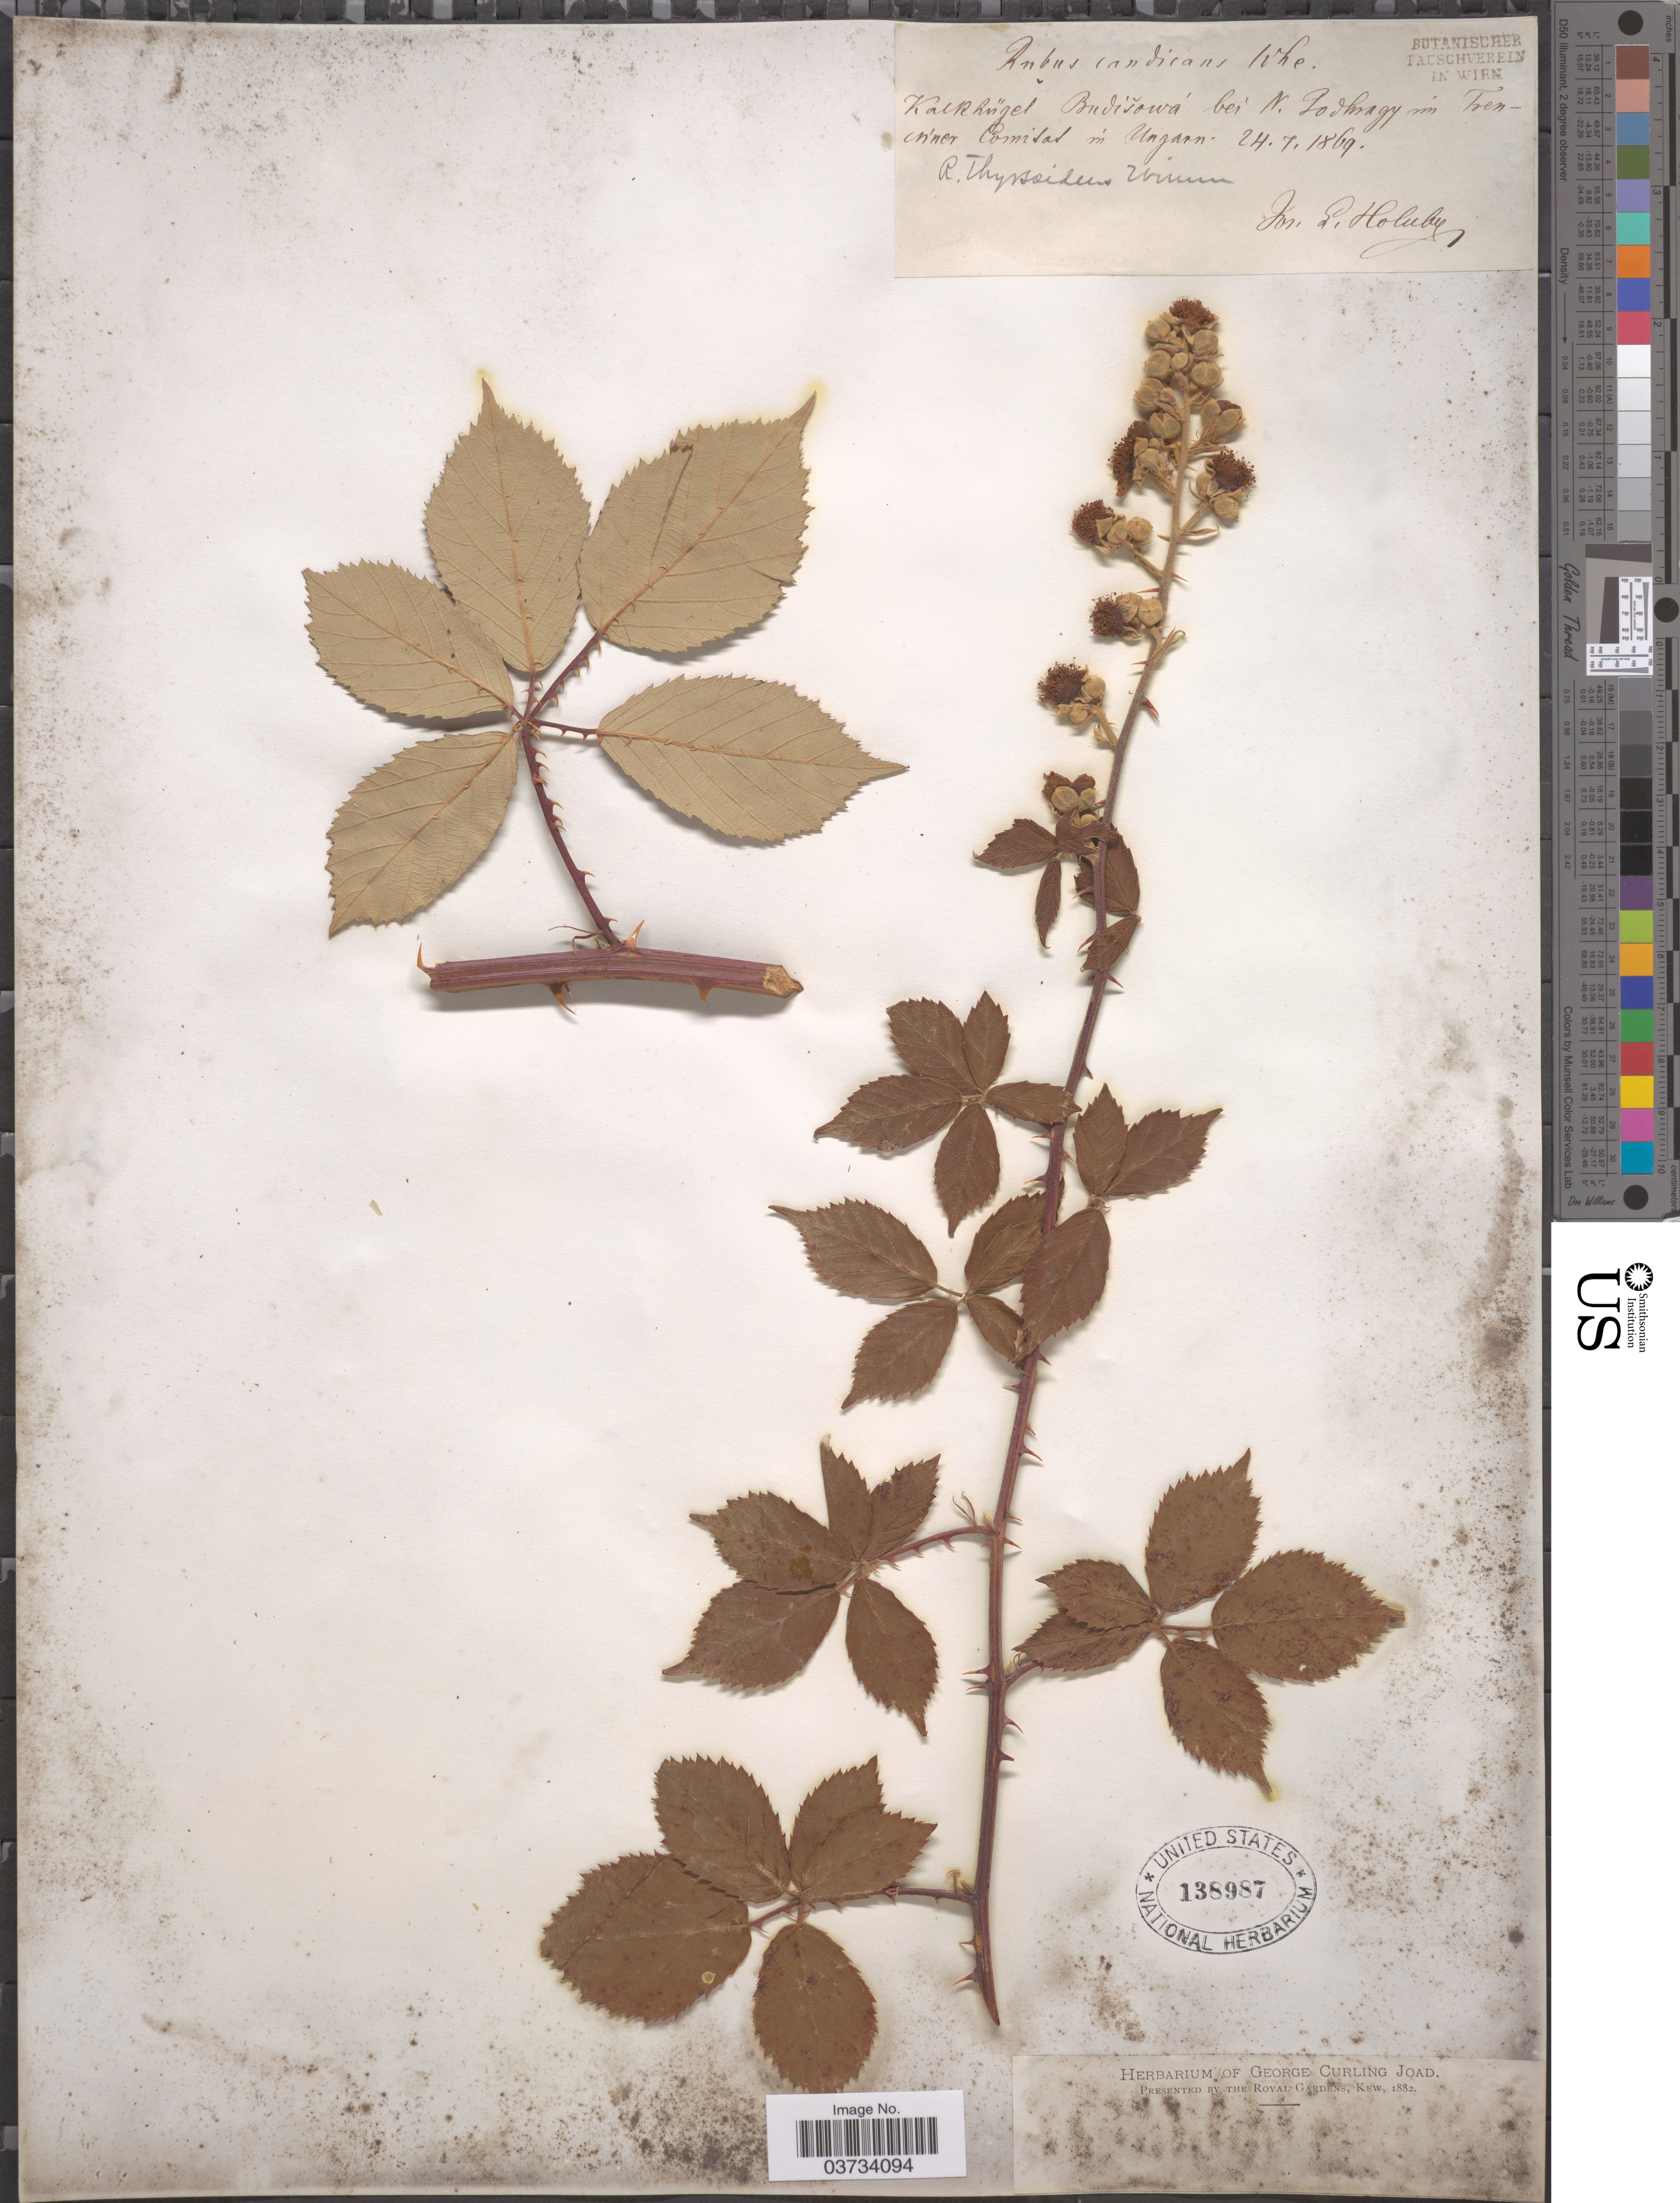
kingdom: Plantae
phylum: Tracheophyta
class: Magnoliopsida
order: Rosales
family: Rosaceae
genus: Rubus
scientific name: Rubus candicans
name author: Weihe ex Rchb.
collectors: J. Holuby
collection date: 1869-07-24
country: Slovakia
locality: Kalkhügel Buditowá bei N. Podhragy in Treninner Comitat in Ungarn.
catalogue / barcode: US 138987